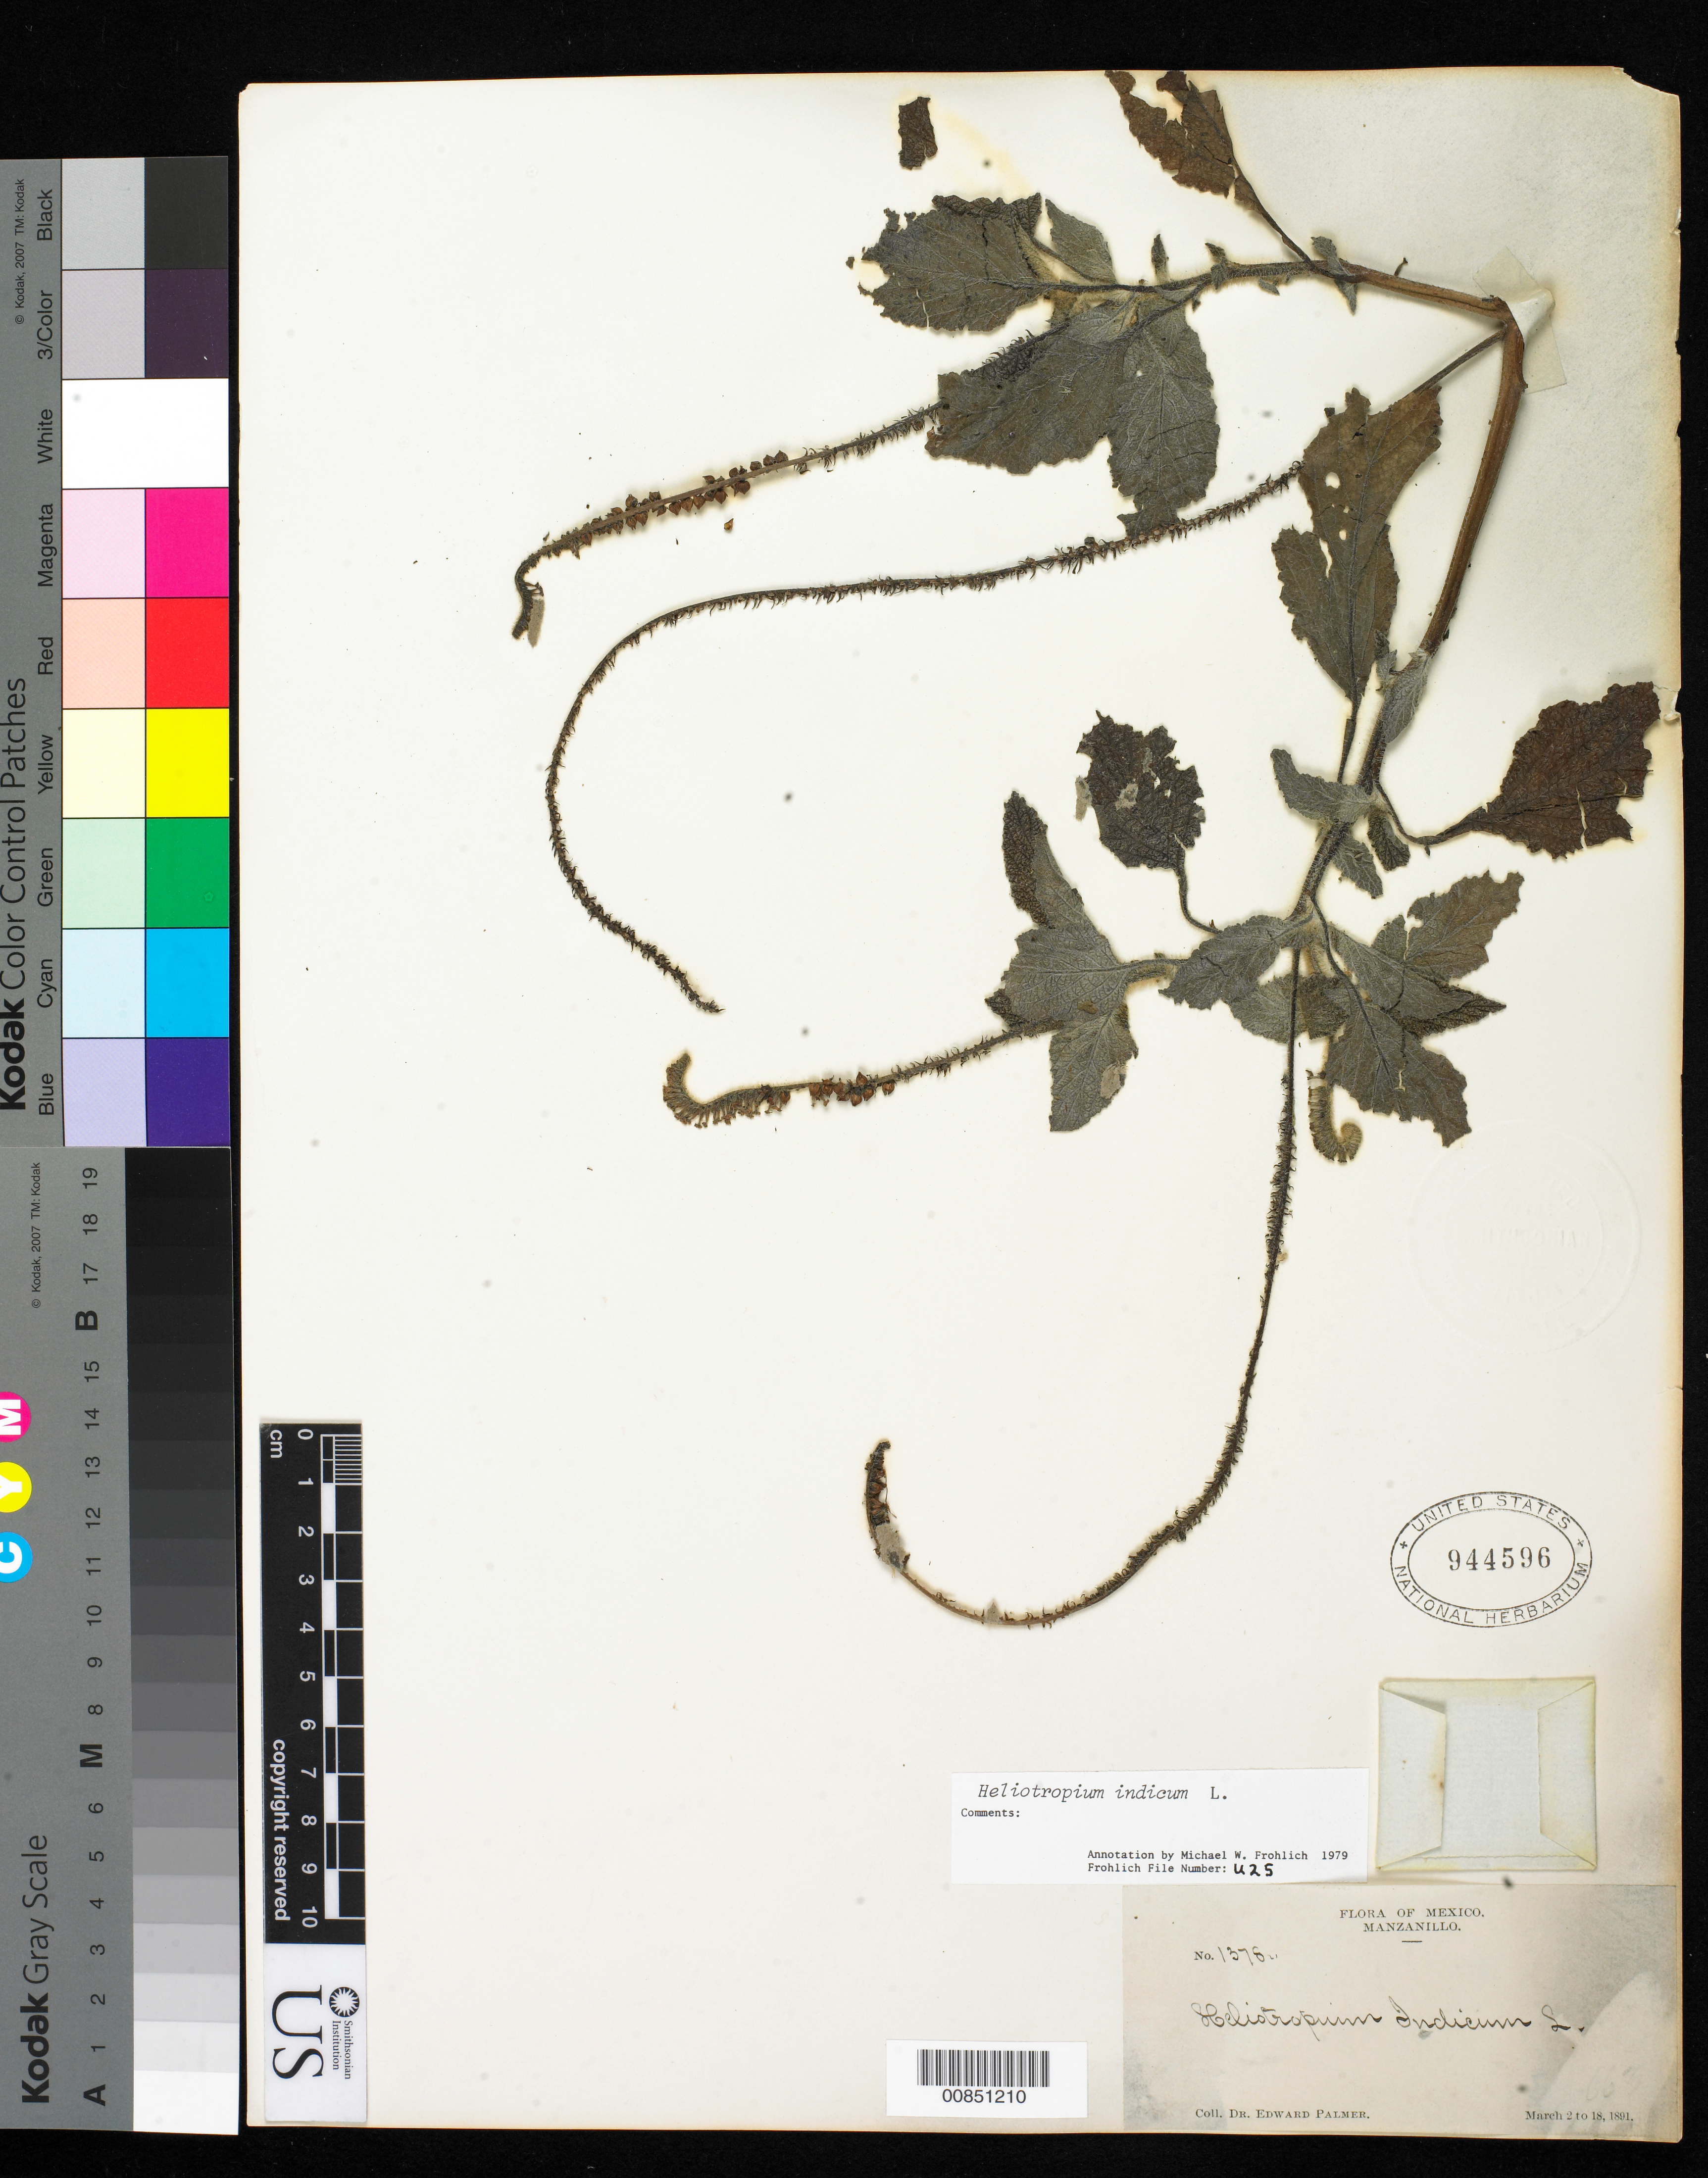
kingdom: Plantae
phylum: Tracheophyta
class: Magnoliopsida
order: Boraginales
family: Heliotropiaceae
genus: Heliotropium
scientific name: Heliotropium indicum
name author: L.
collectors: E. Palmer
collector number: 1378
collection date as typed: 02 Mar 1891 to 18 Mar 1891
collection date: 1891-03-02/1891-03-18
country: Mexico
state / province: Colima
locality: Manzanillo, Colima.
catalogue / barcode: US 944596